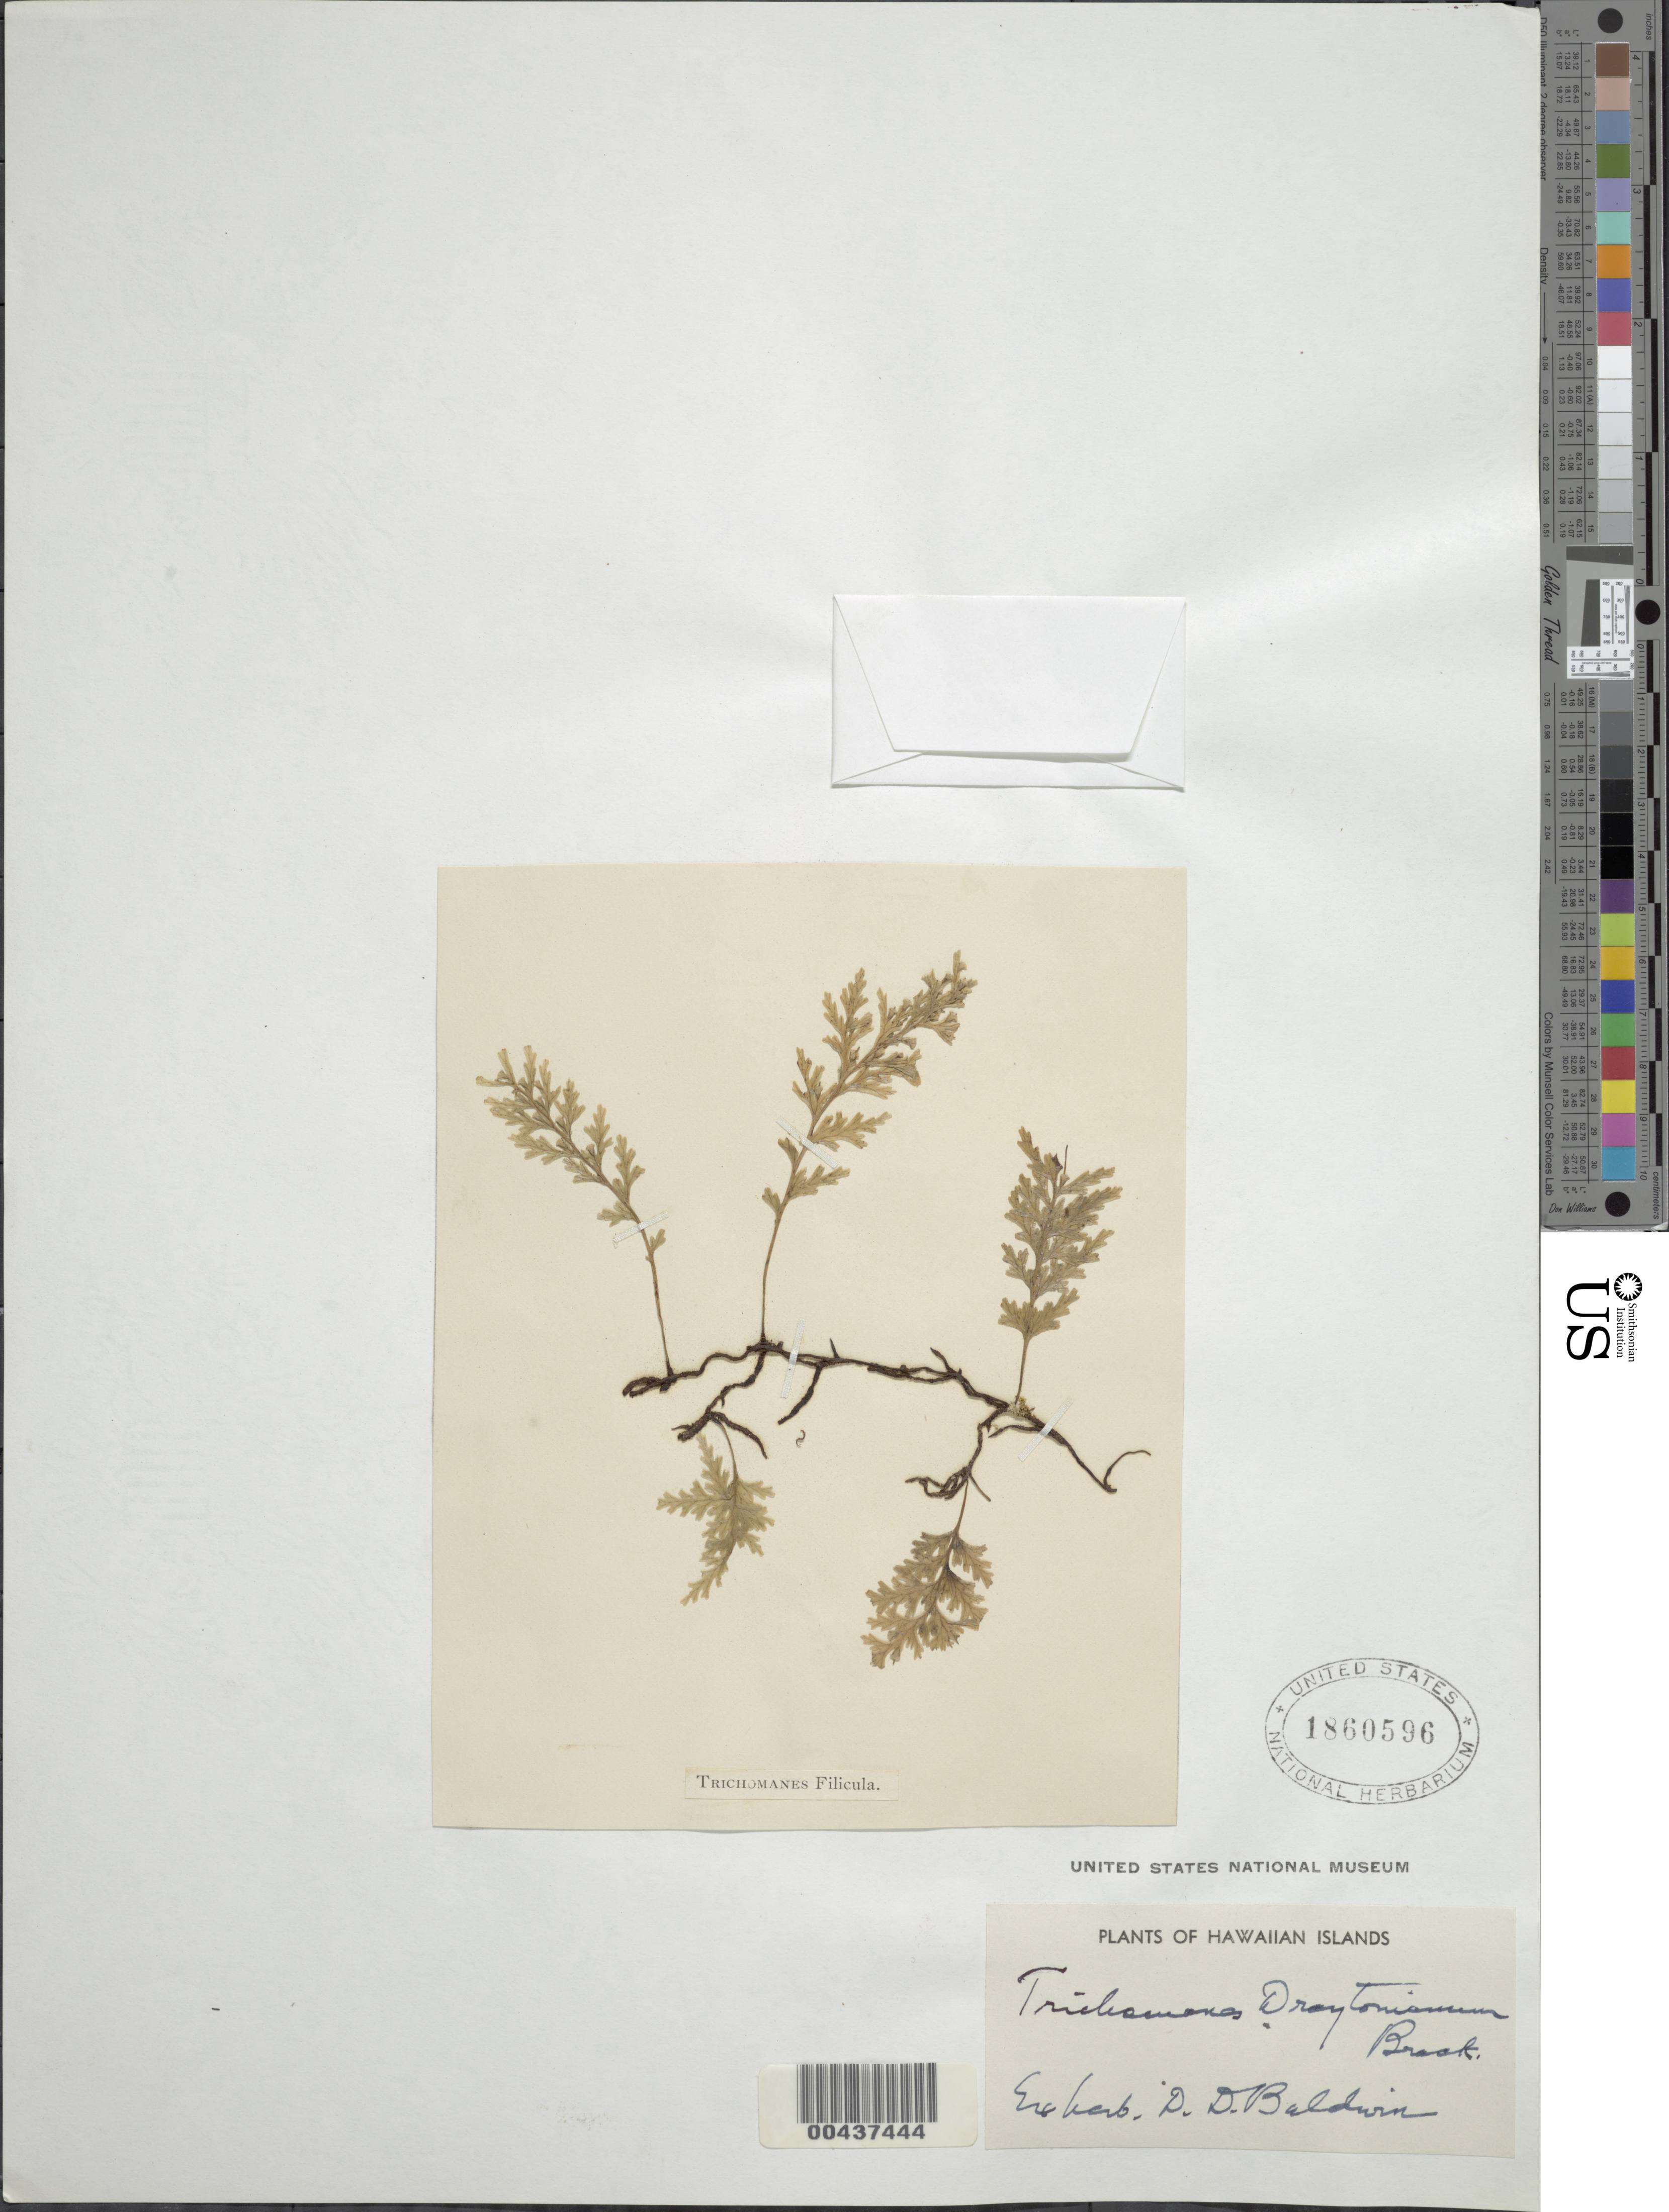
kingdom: Plantae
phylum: Tracheophyta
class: Polypodiopsida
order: Hymenophyllales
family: Hymenophyllaceae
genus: Crepidomanes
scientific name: Crepidomanes draytonianum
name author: (Brack.) Ebihara & K. Iwats.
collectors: D. Baldwin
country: United States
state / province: Hawaii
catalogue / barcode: US 1860596